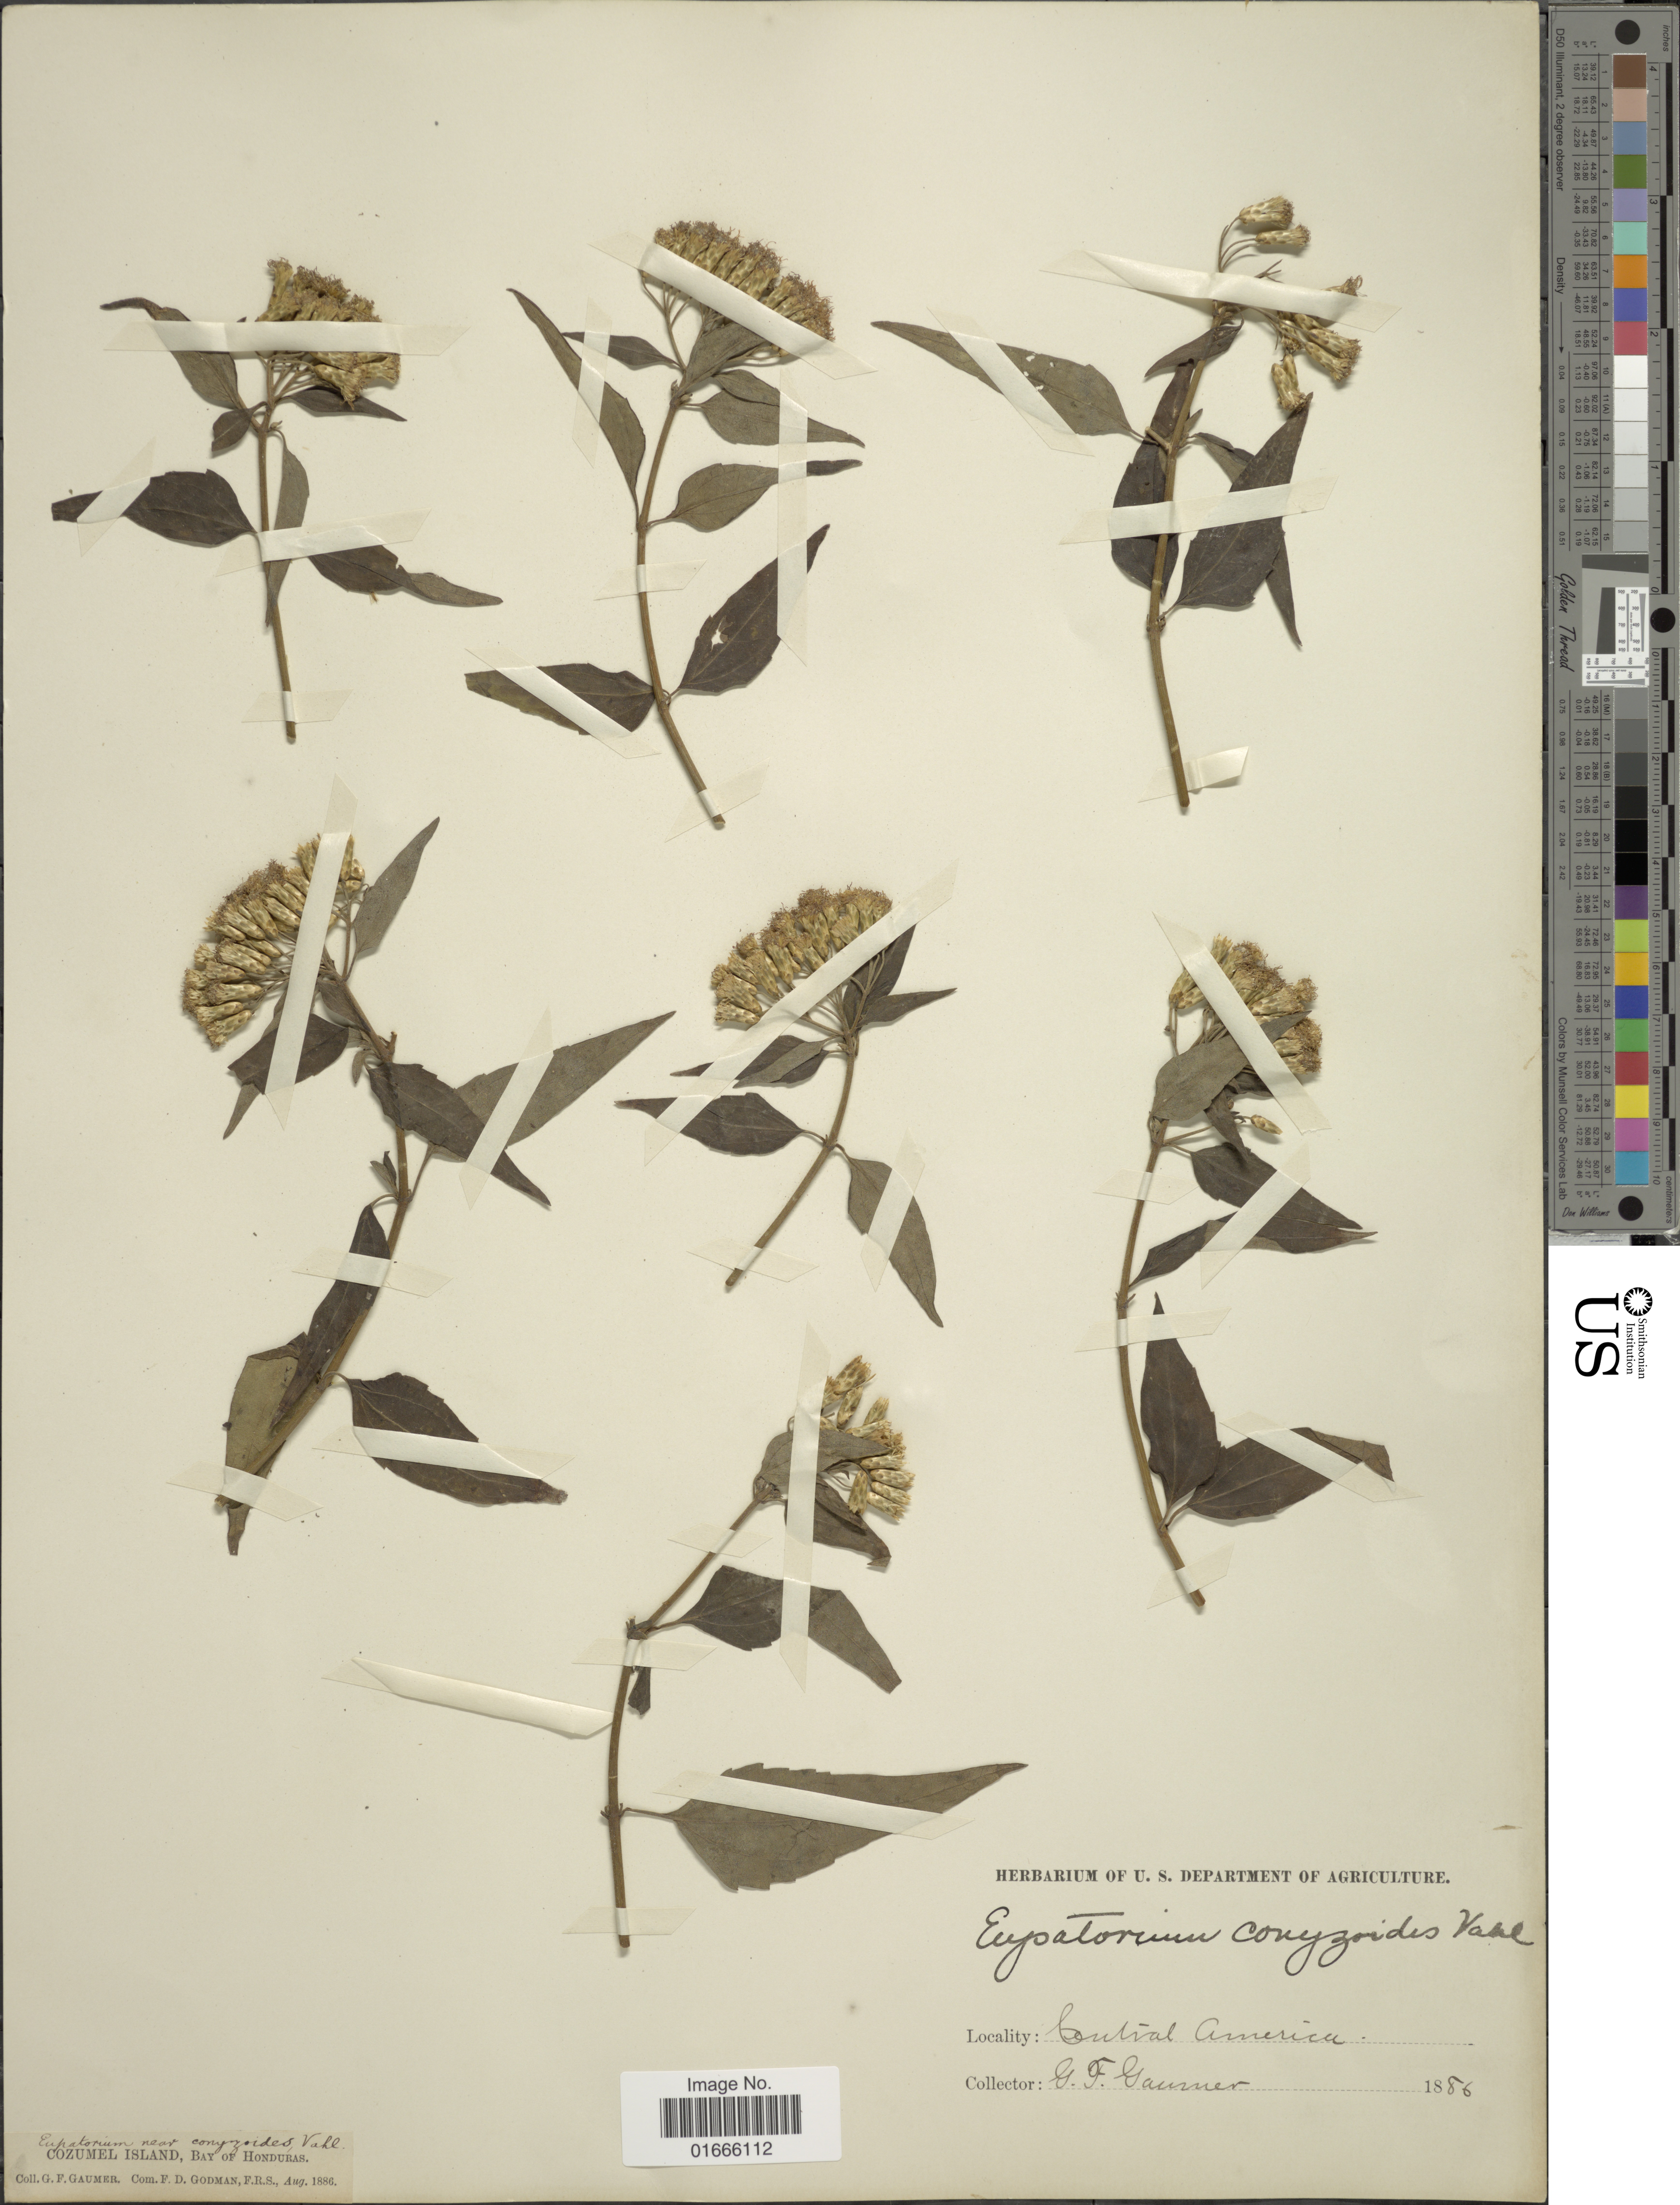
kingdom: Plantae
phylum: Tracheophyta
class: Magnoliopsida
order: Asterales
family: Asteraceae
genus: Chromolaena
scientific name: Chromolaena odorata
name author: (L.) R.M. King & H. Rob.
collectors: G. F. Gaumer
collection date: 1886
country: Honduras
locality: Cozumel Island, Bay of Honduras, Central America